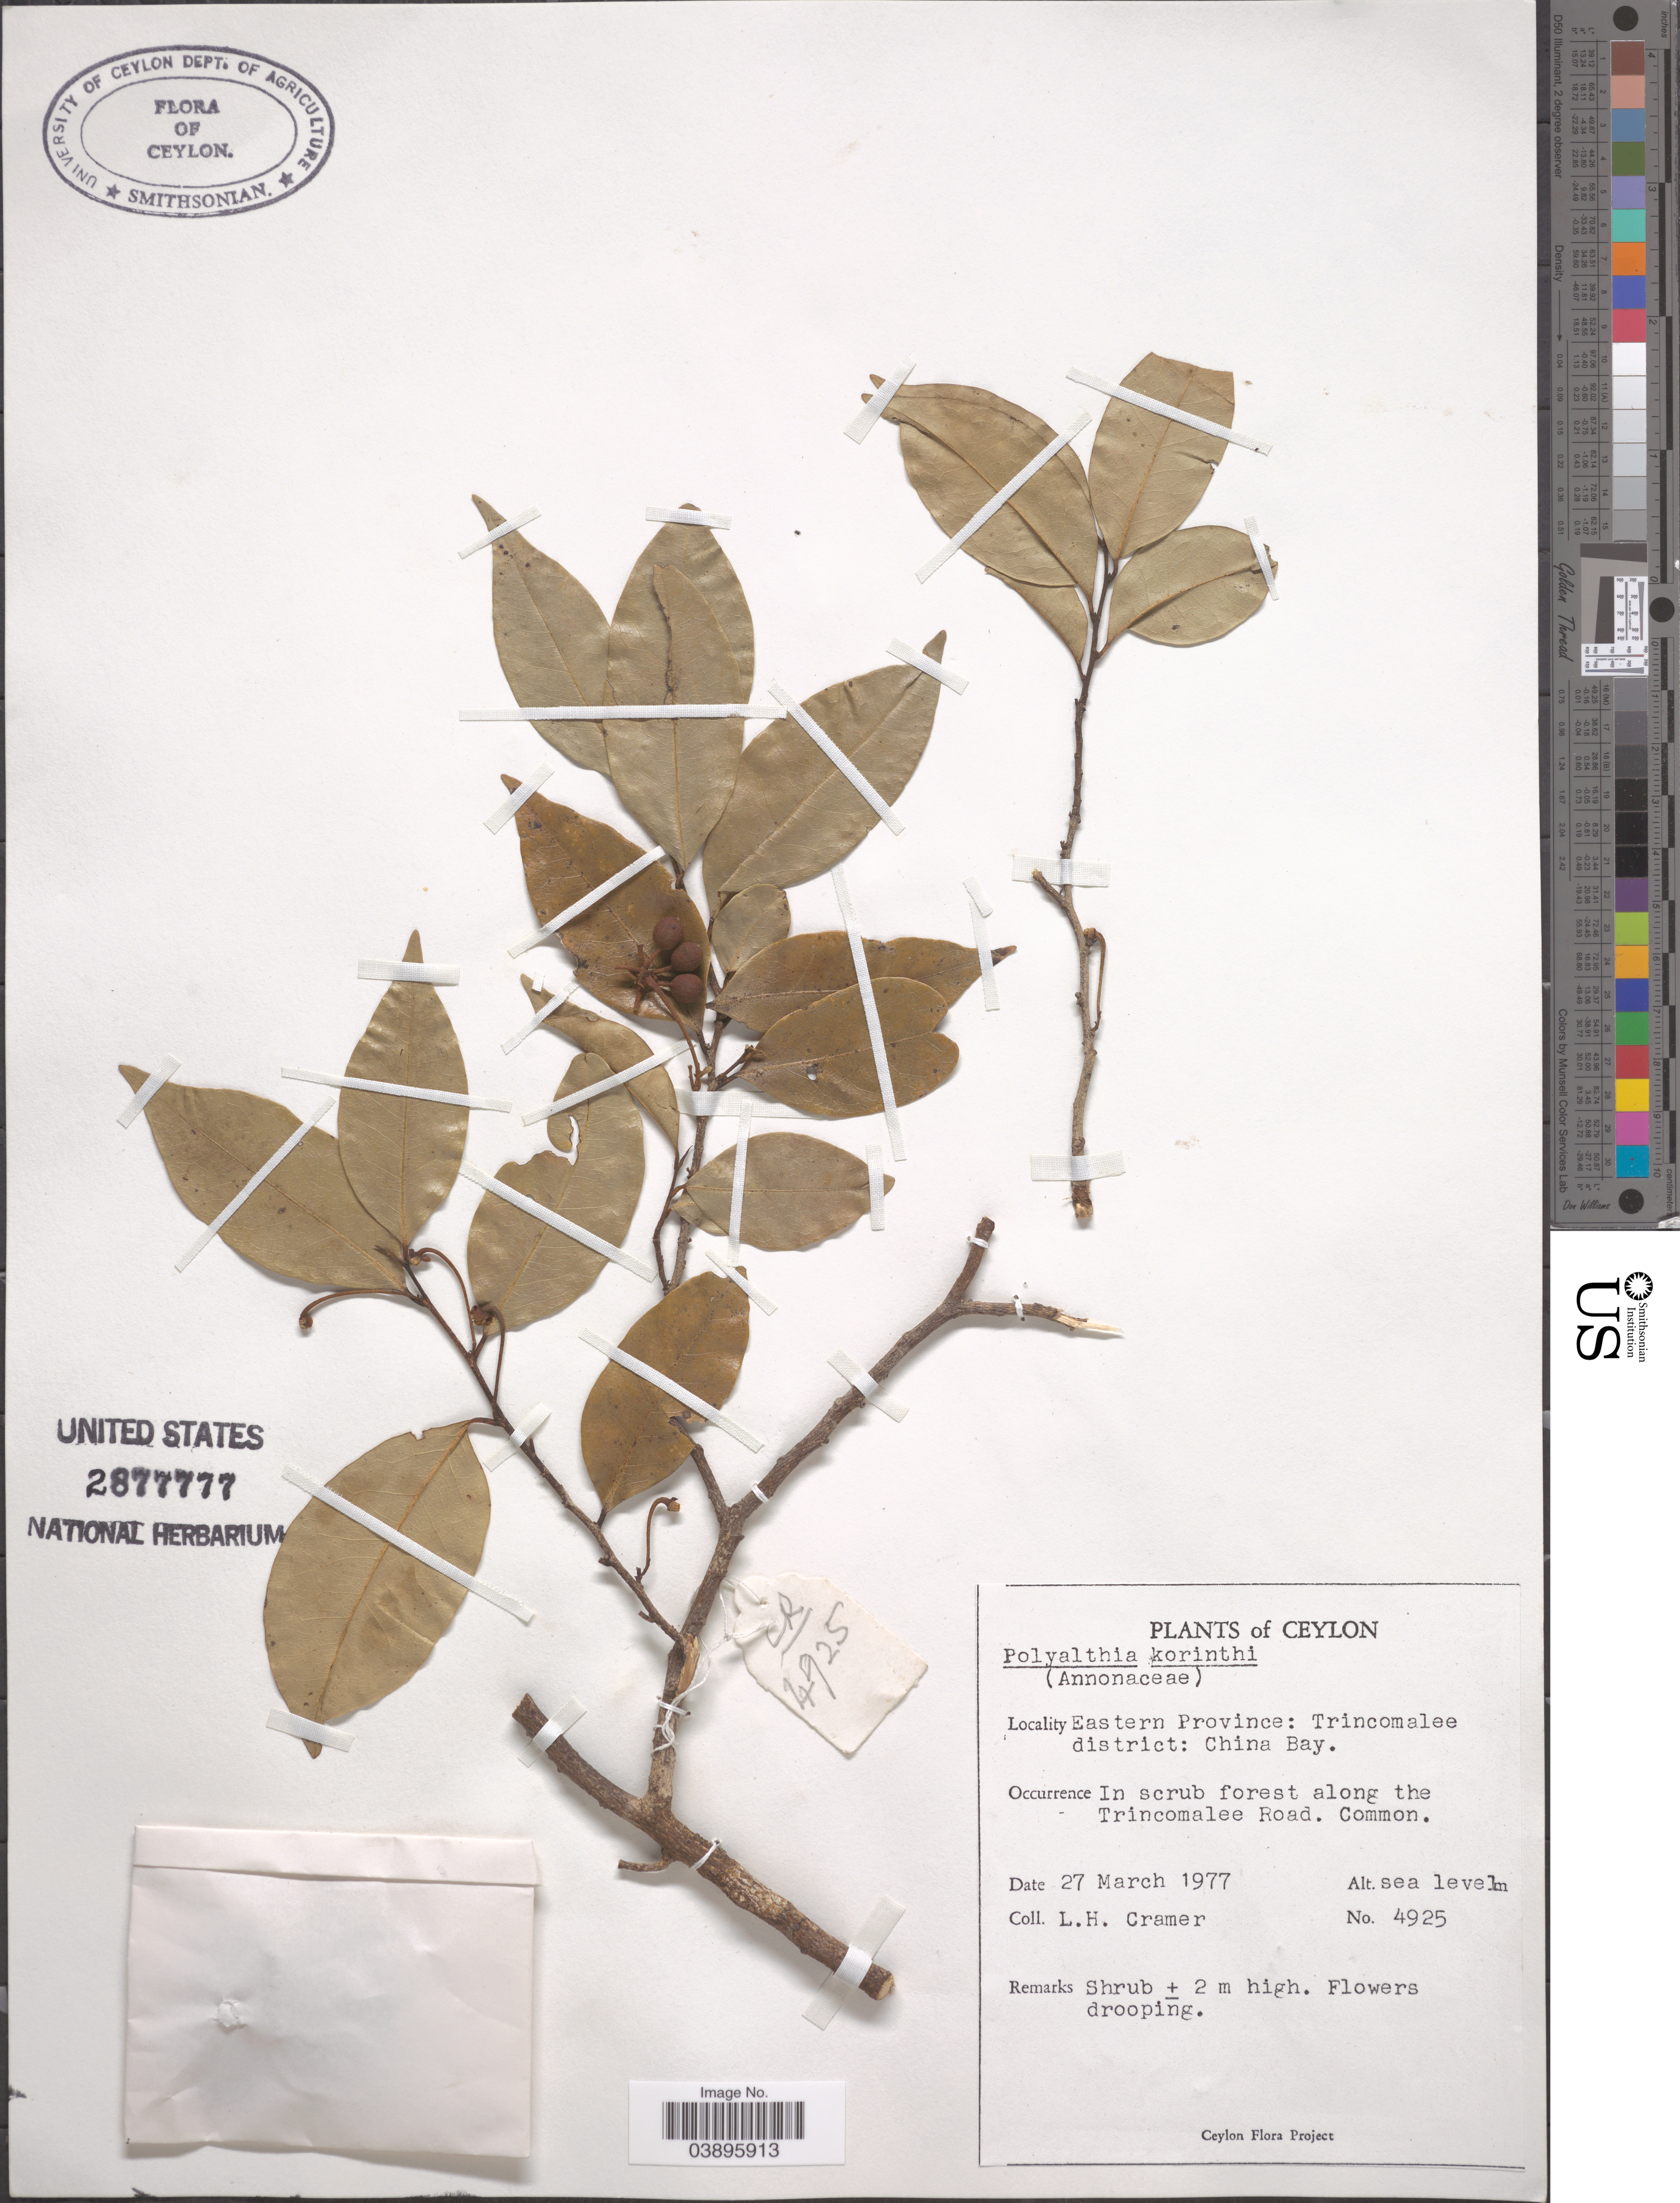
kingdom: Plantae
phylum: Tracheophyta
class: Magnoliopsida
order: Magnoliales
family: Annonaceae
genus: Polyalthia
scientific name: Polyalthia korinti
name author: (Dunal) Thwaites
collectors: L. H. Cramer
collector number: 4925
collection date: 1977-03-27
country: Sri Lanka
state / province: Eastern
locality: Ceylon. Trincomalee district: China Bay. Along the Trincomalee Road.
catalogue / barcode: US 2877777